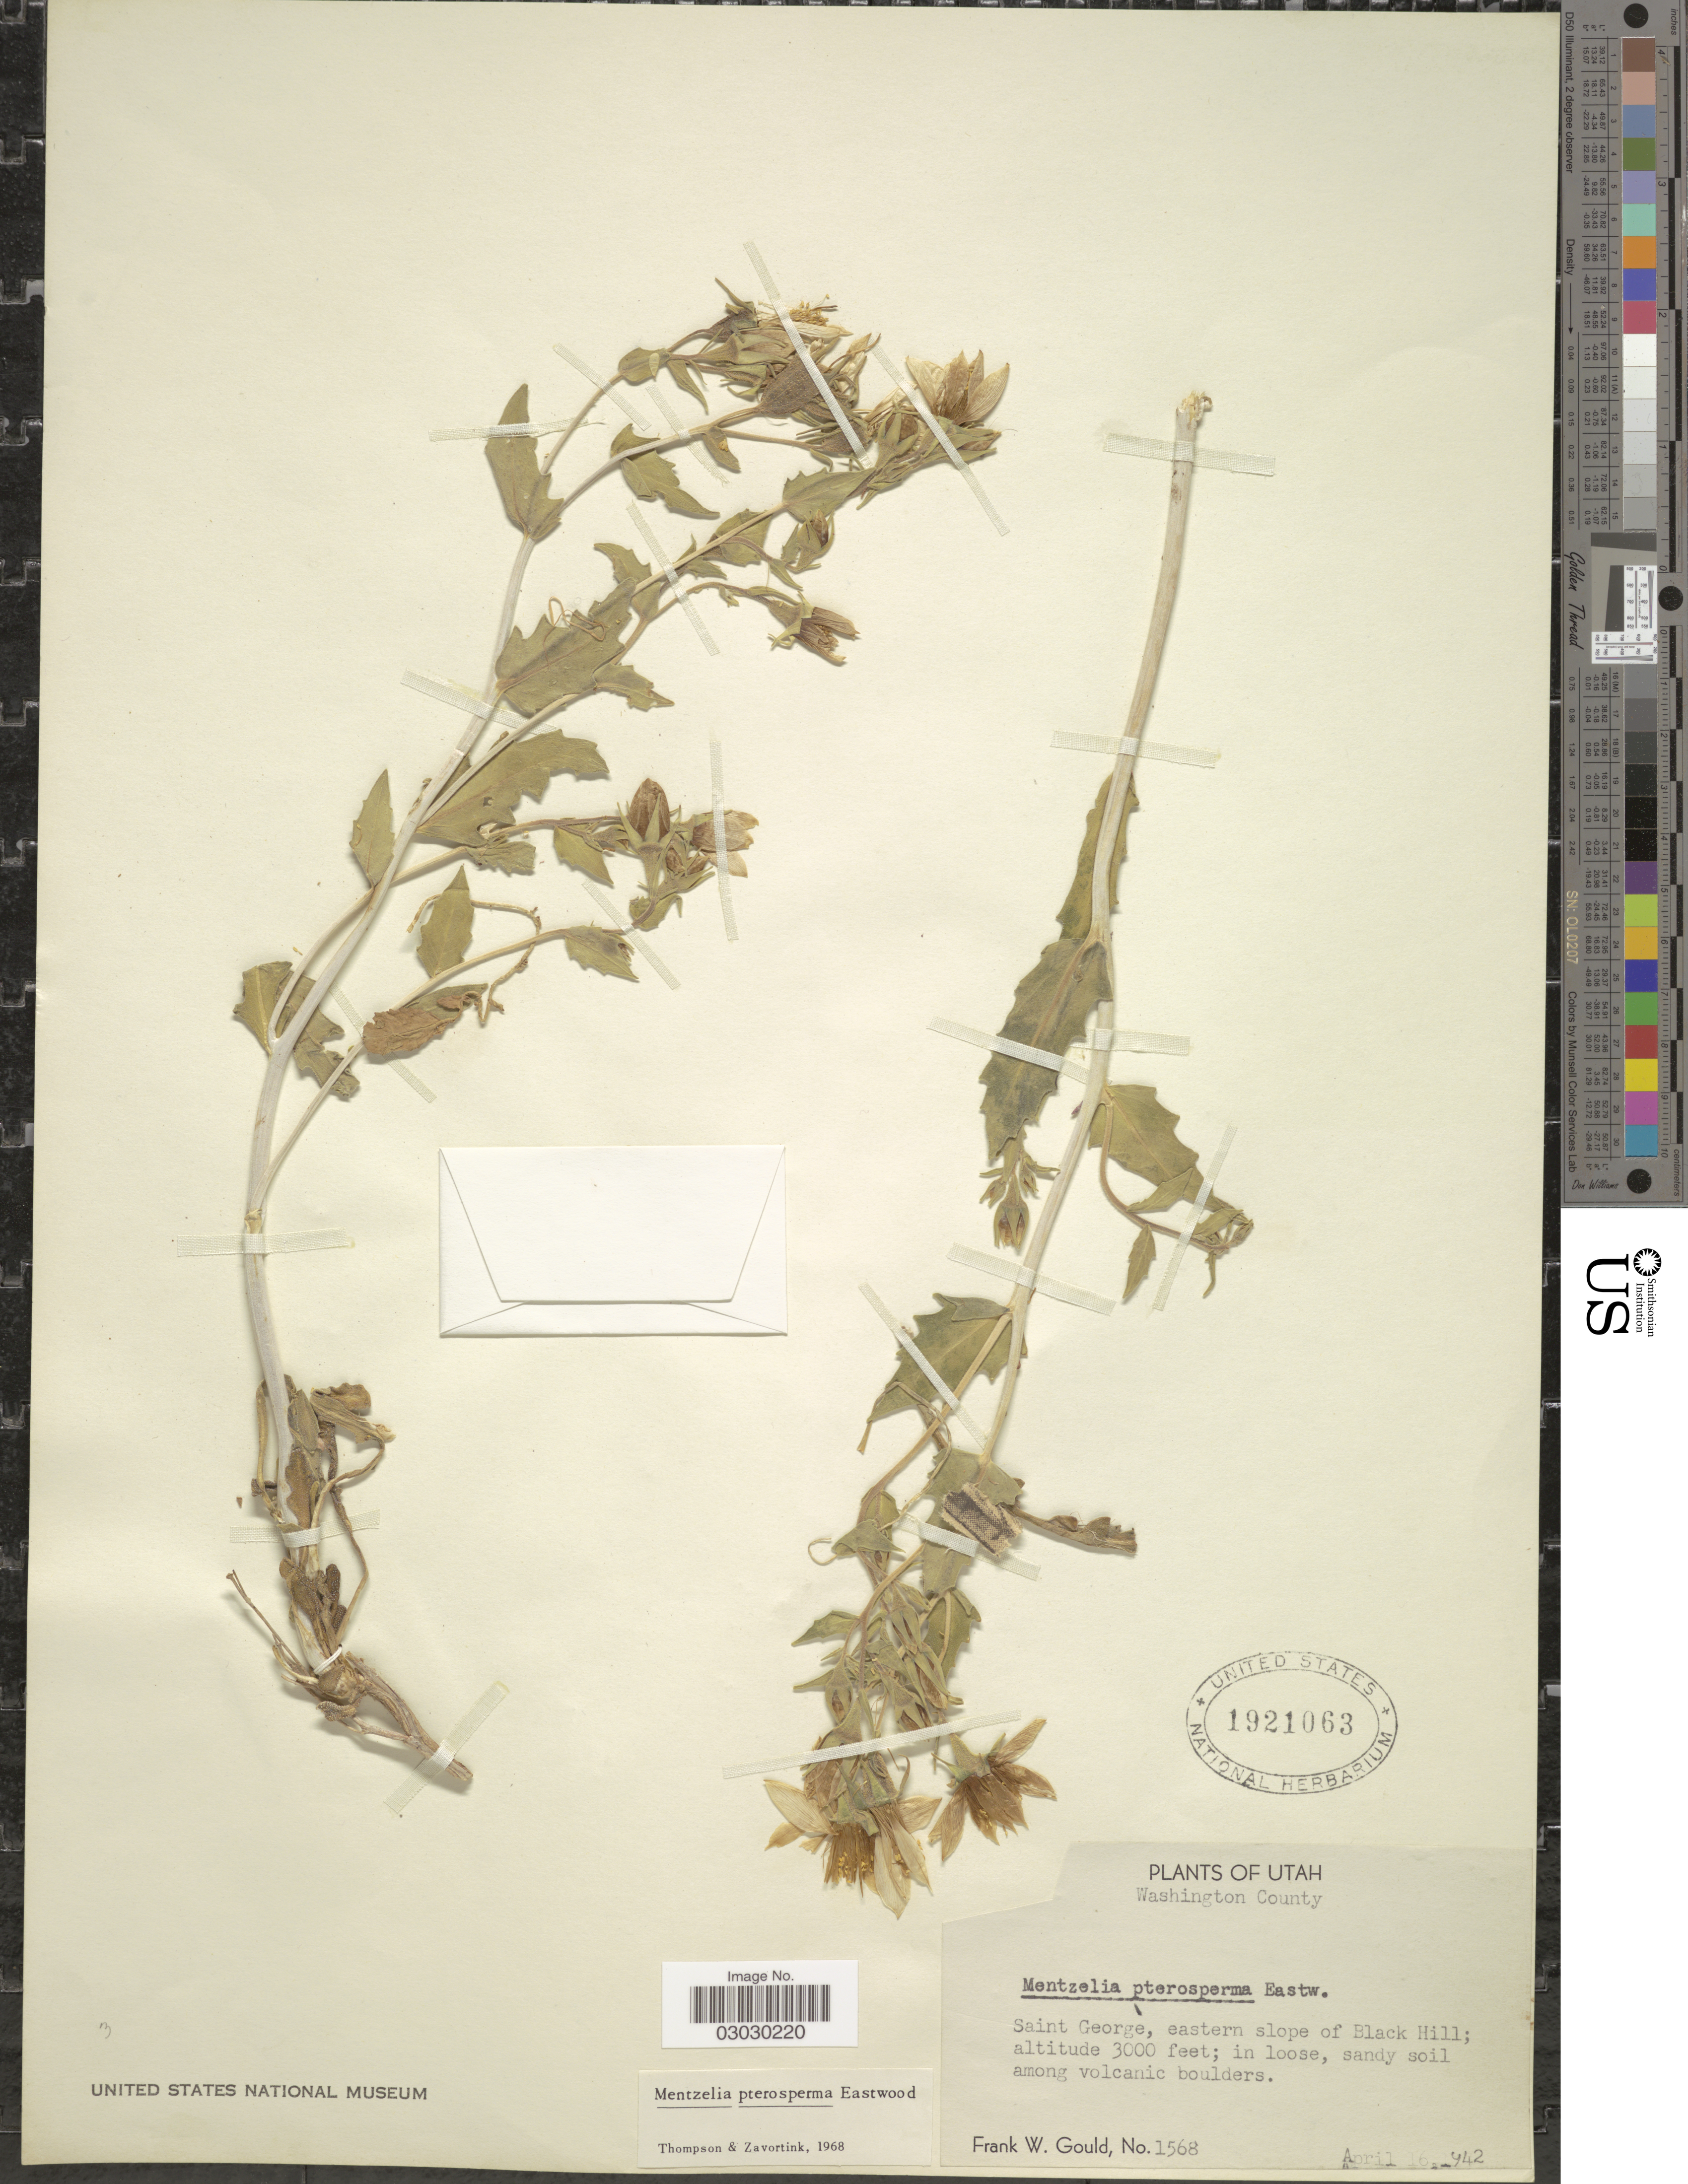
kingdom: Plantae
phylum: Tracheophyta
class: Magnoliopsida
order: Cornales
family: Loasaceae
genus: Mentzelia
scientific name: Mentzelia pterosperma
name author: Eastw.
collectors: F. W. Gould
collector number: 1568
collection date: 1942-04-16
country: United States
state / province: Utah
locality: Washington County, Saint George, eastern slope of Black Hill.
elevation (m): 914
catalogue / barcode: US 1921063